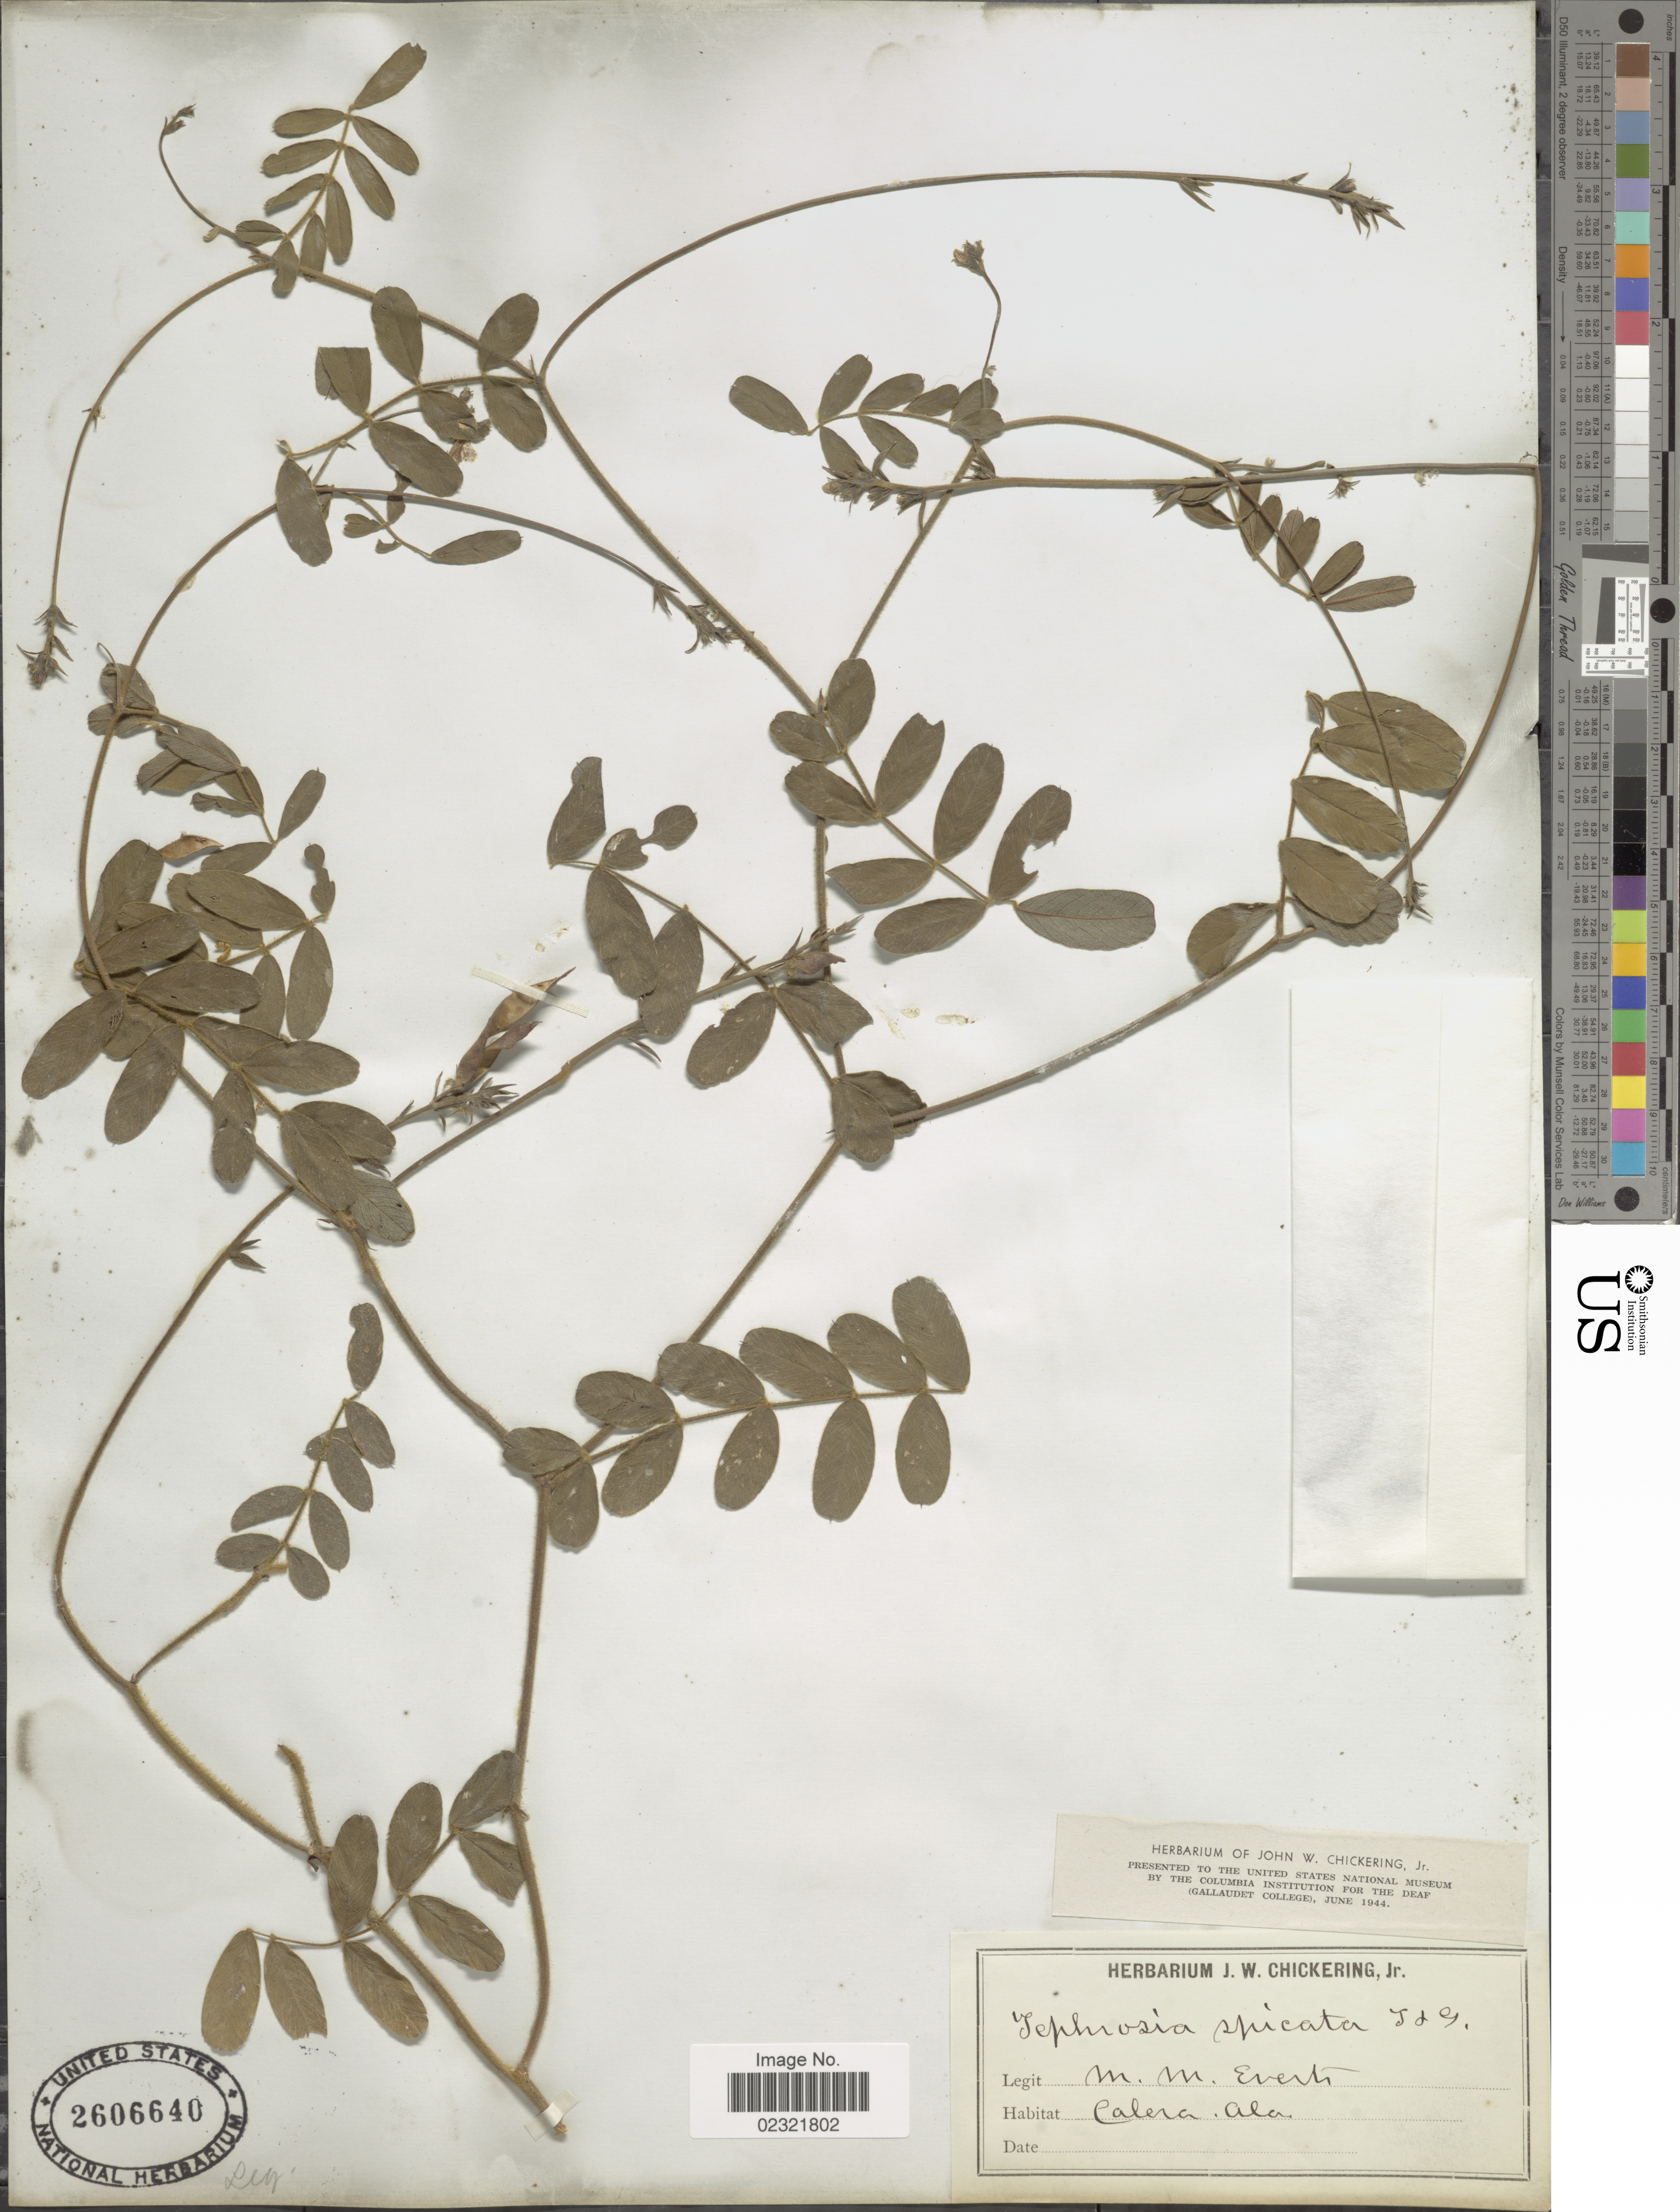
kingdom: Plantae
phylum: Tracheophyta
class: Magnoliopsida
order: Fabales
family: Fabaceae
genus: Tephrosia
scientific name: Tephrosia spicata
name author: (Walter) Torr. & A. Gray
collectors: M. Everts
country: United States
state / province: Alabama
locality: Calera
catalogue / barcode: US 2606640